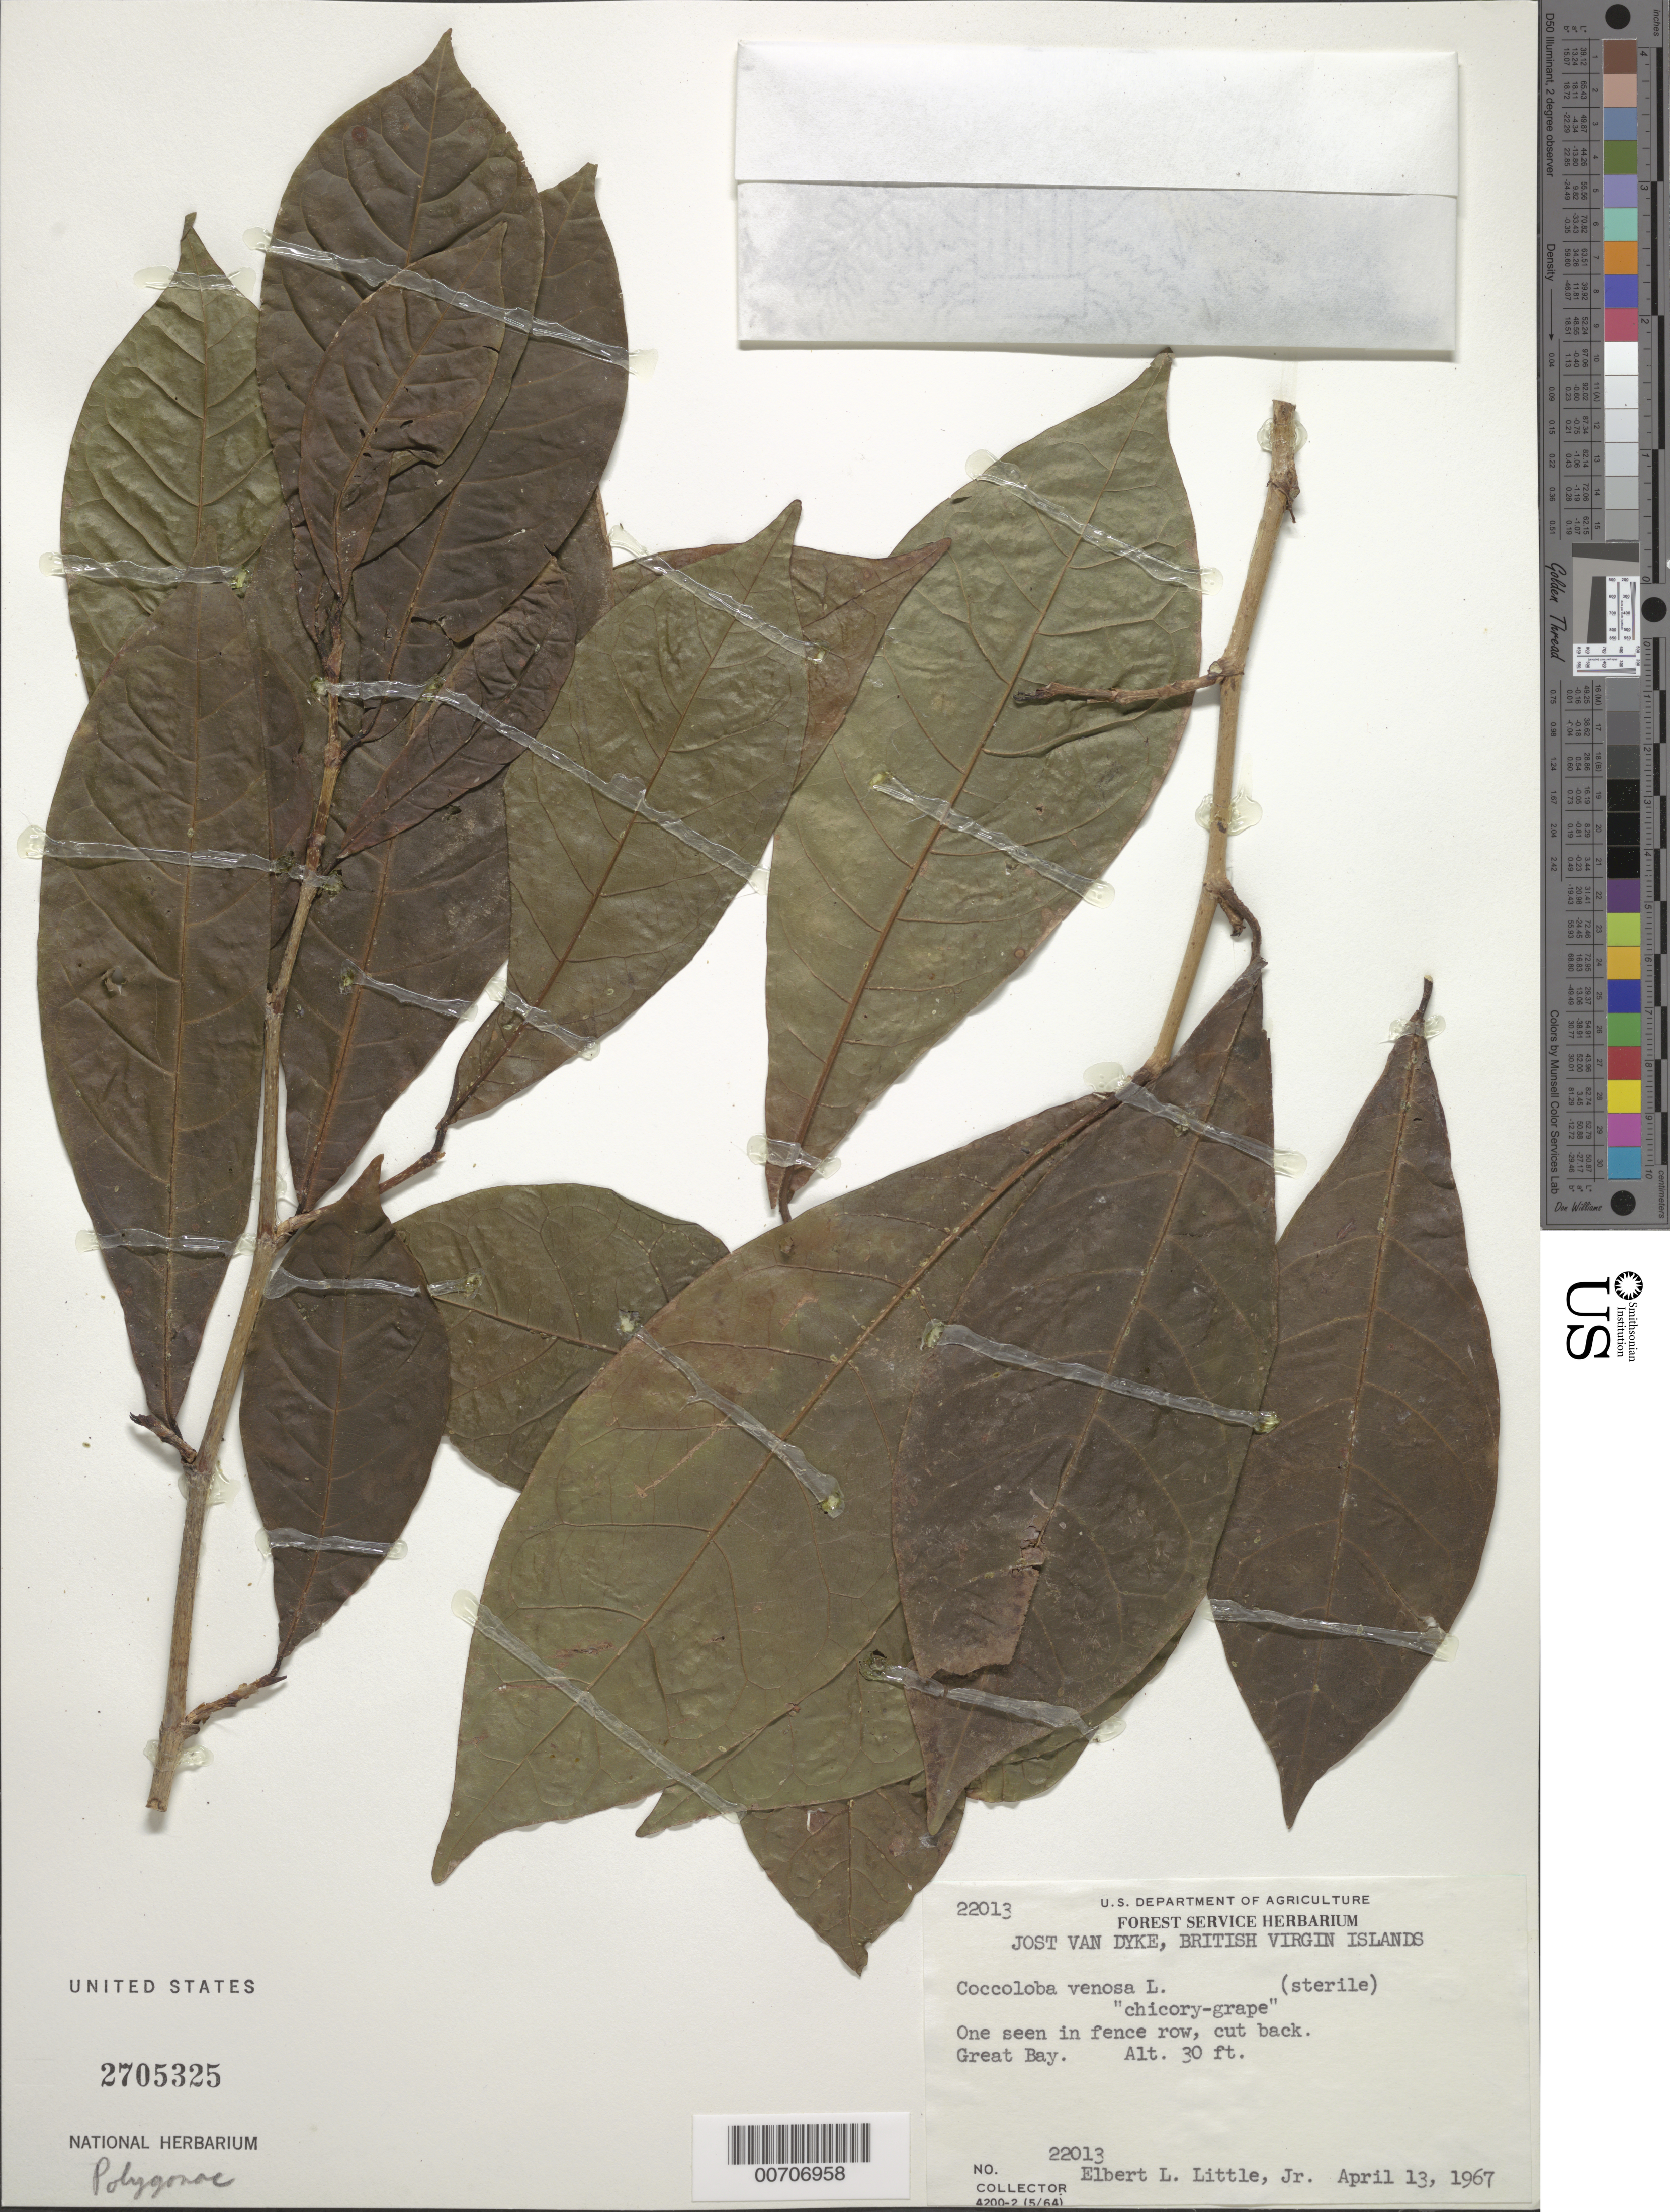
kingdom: Plantae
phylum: Tracheophyta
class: Magnoliopsida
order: Caryophyllales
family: Polygonaceae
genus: Coccoloba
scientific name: Coccoloba venosa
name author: L.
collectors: E. L. Little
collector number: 22013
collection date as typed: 13 Apr 1967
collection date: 1967-04-13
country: British Virgin Islands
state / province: Jost Van Dyke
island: Jost Van Dyke Island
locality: Great Bay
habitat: One seen in fence row, cut back.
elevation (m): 9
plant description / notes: Common name: Chicory-grape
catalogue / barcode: US 2705325